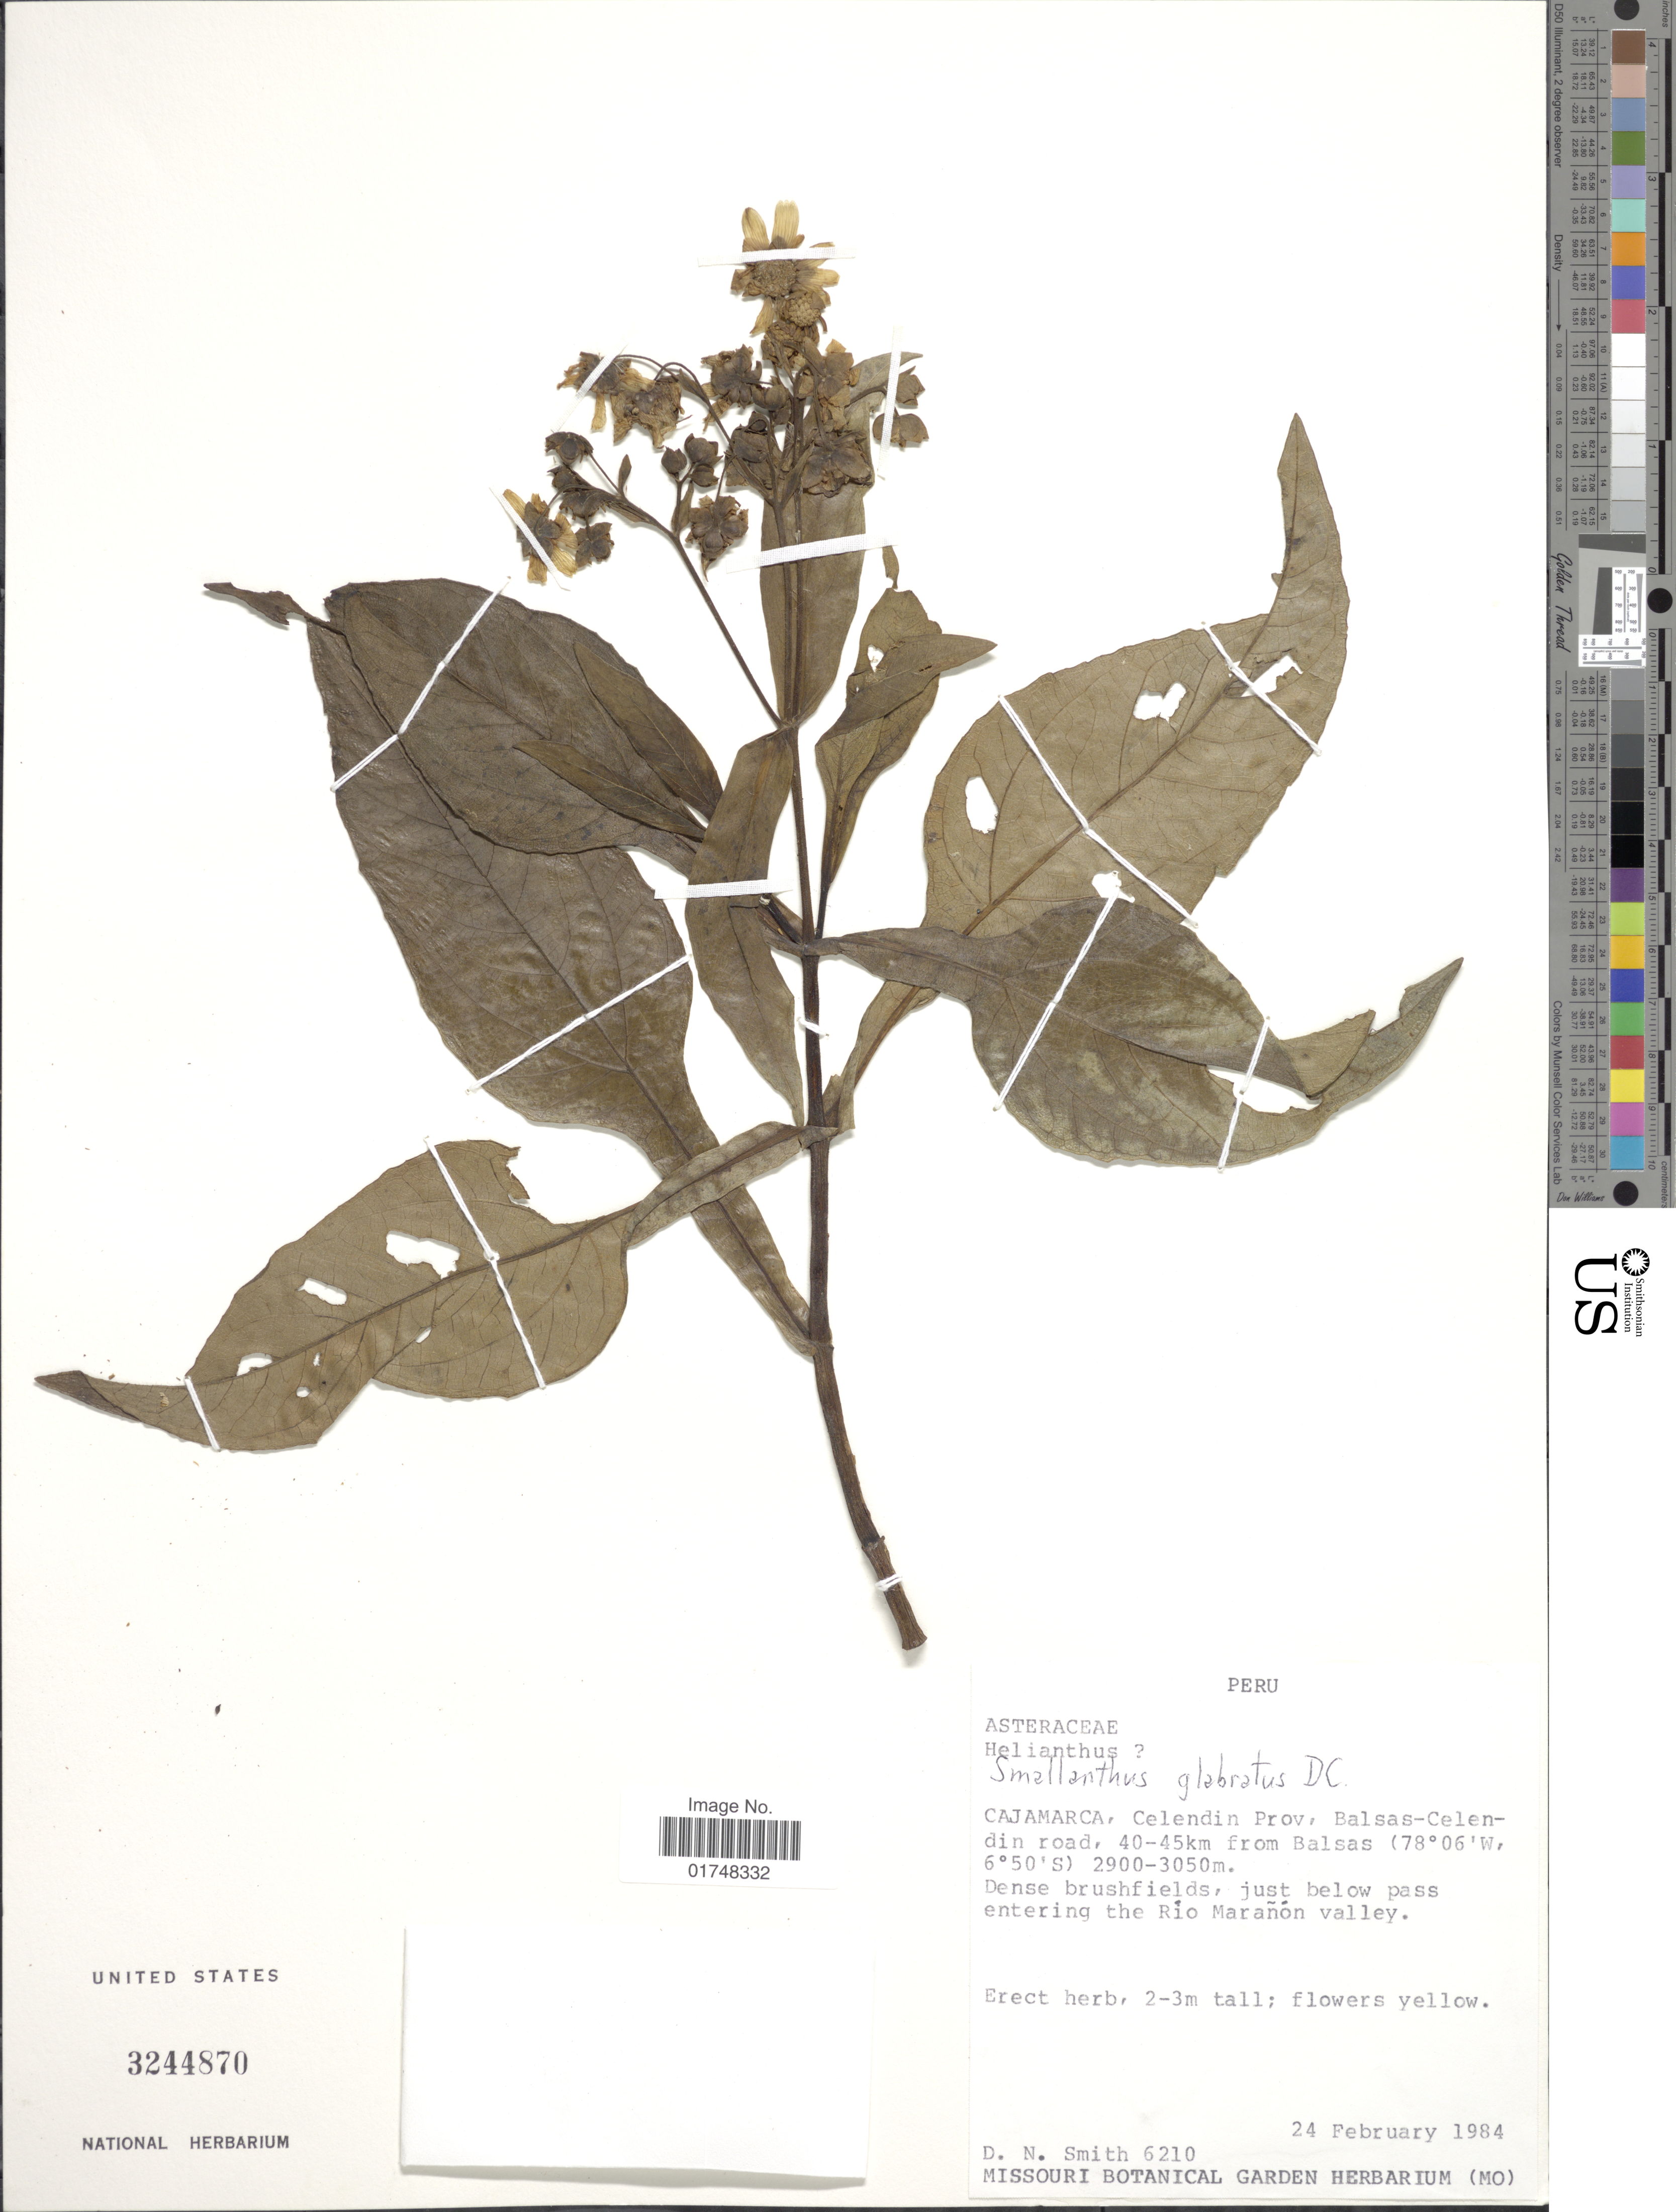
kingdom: Plantae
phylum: Tracheophyta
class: Magnoliopsida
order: Asterales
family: Asteraceae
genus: Smallanthus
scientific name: Smallanthus glabratus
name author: (DC.) H. Rob.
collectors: D. Smith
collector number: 6210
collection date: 1984-02-24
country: Peru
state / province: Cajamarca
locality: Celendin Prov., Balsas-Celendin road, 40-45 km from Balsas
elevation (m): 2900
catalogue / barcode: US 3244870